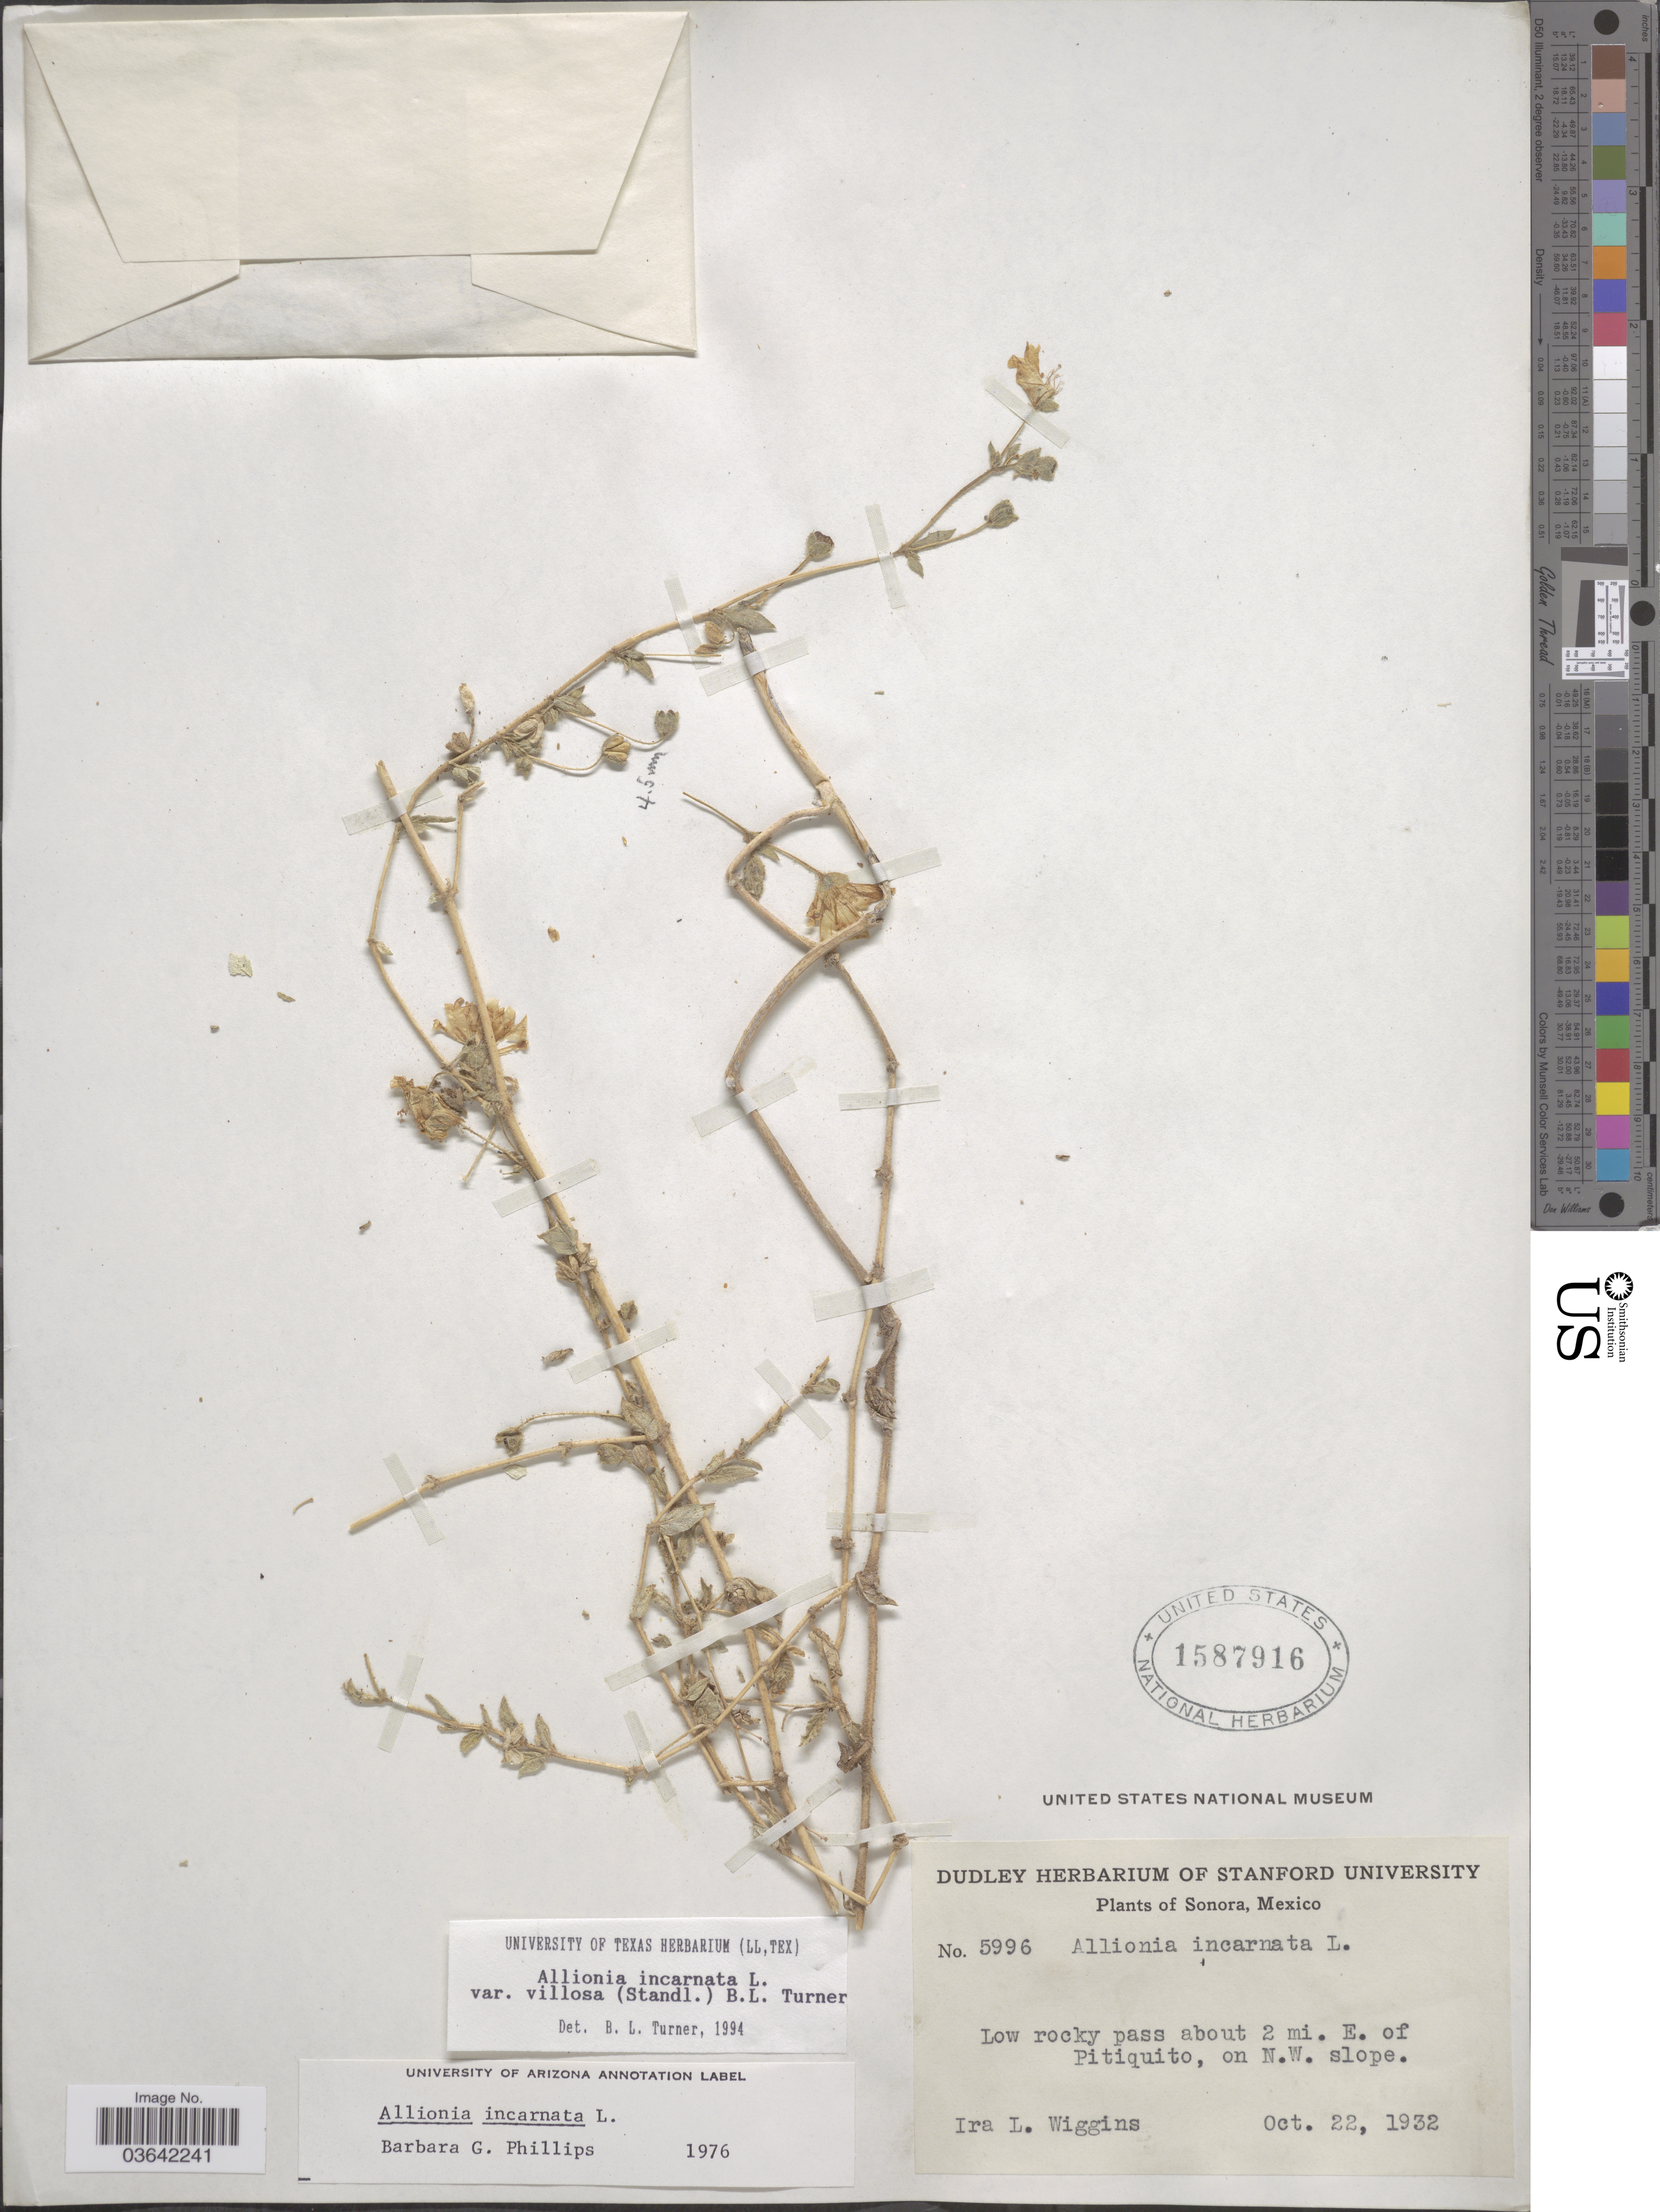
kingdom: Plantae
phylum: Tracheophyta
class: Magnoliopsida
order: Caryophyllales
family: Nyctaginaceae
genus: Allionia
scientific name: Allionia incarnata var. villosa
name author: (Standl.) B.L. Turner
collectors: I. L. Wiggins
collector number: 5996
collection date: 1932-10-22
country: Mexico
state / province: Sonora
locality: Low rocky pass about 2 mi. E. of Pitiquito, on N.W. slope.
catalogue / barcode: US 1587916